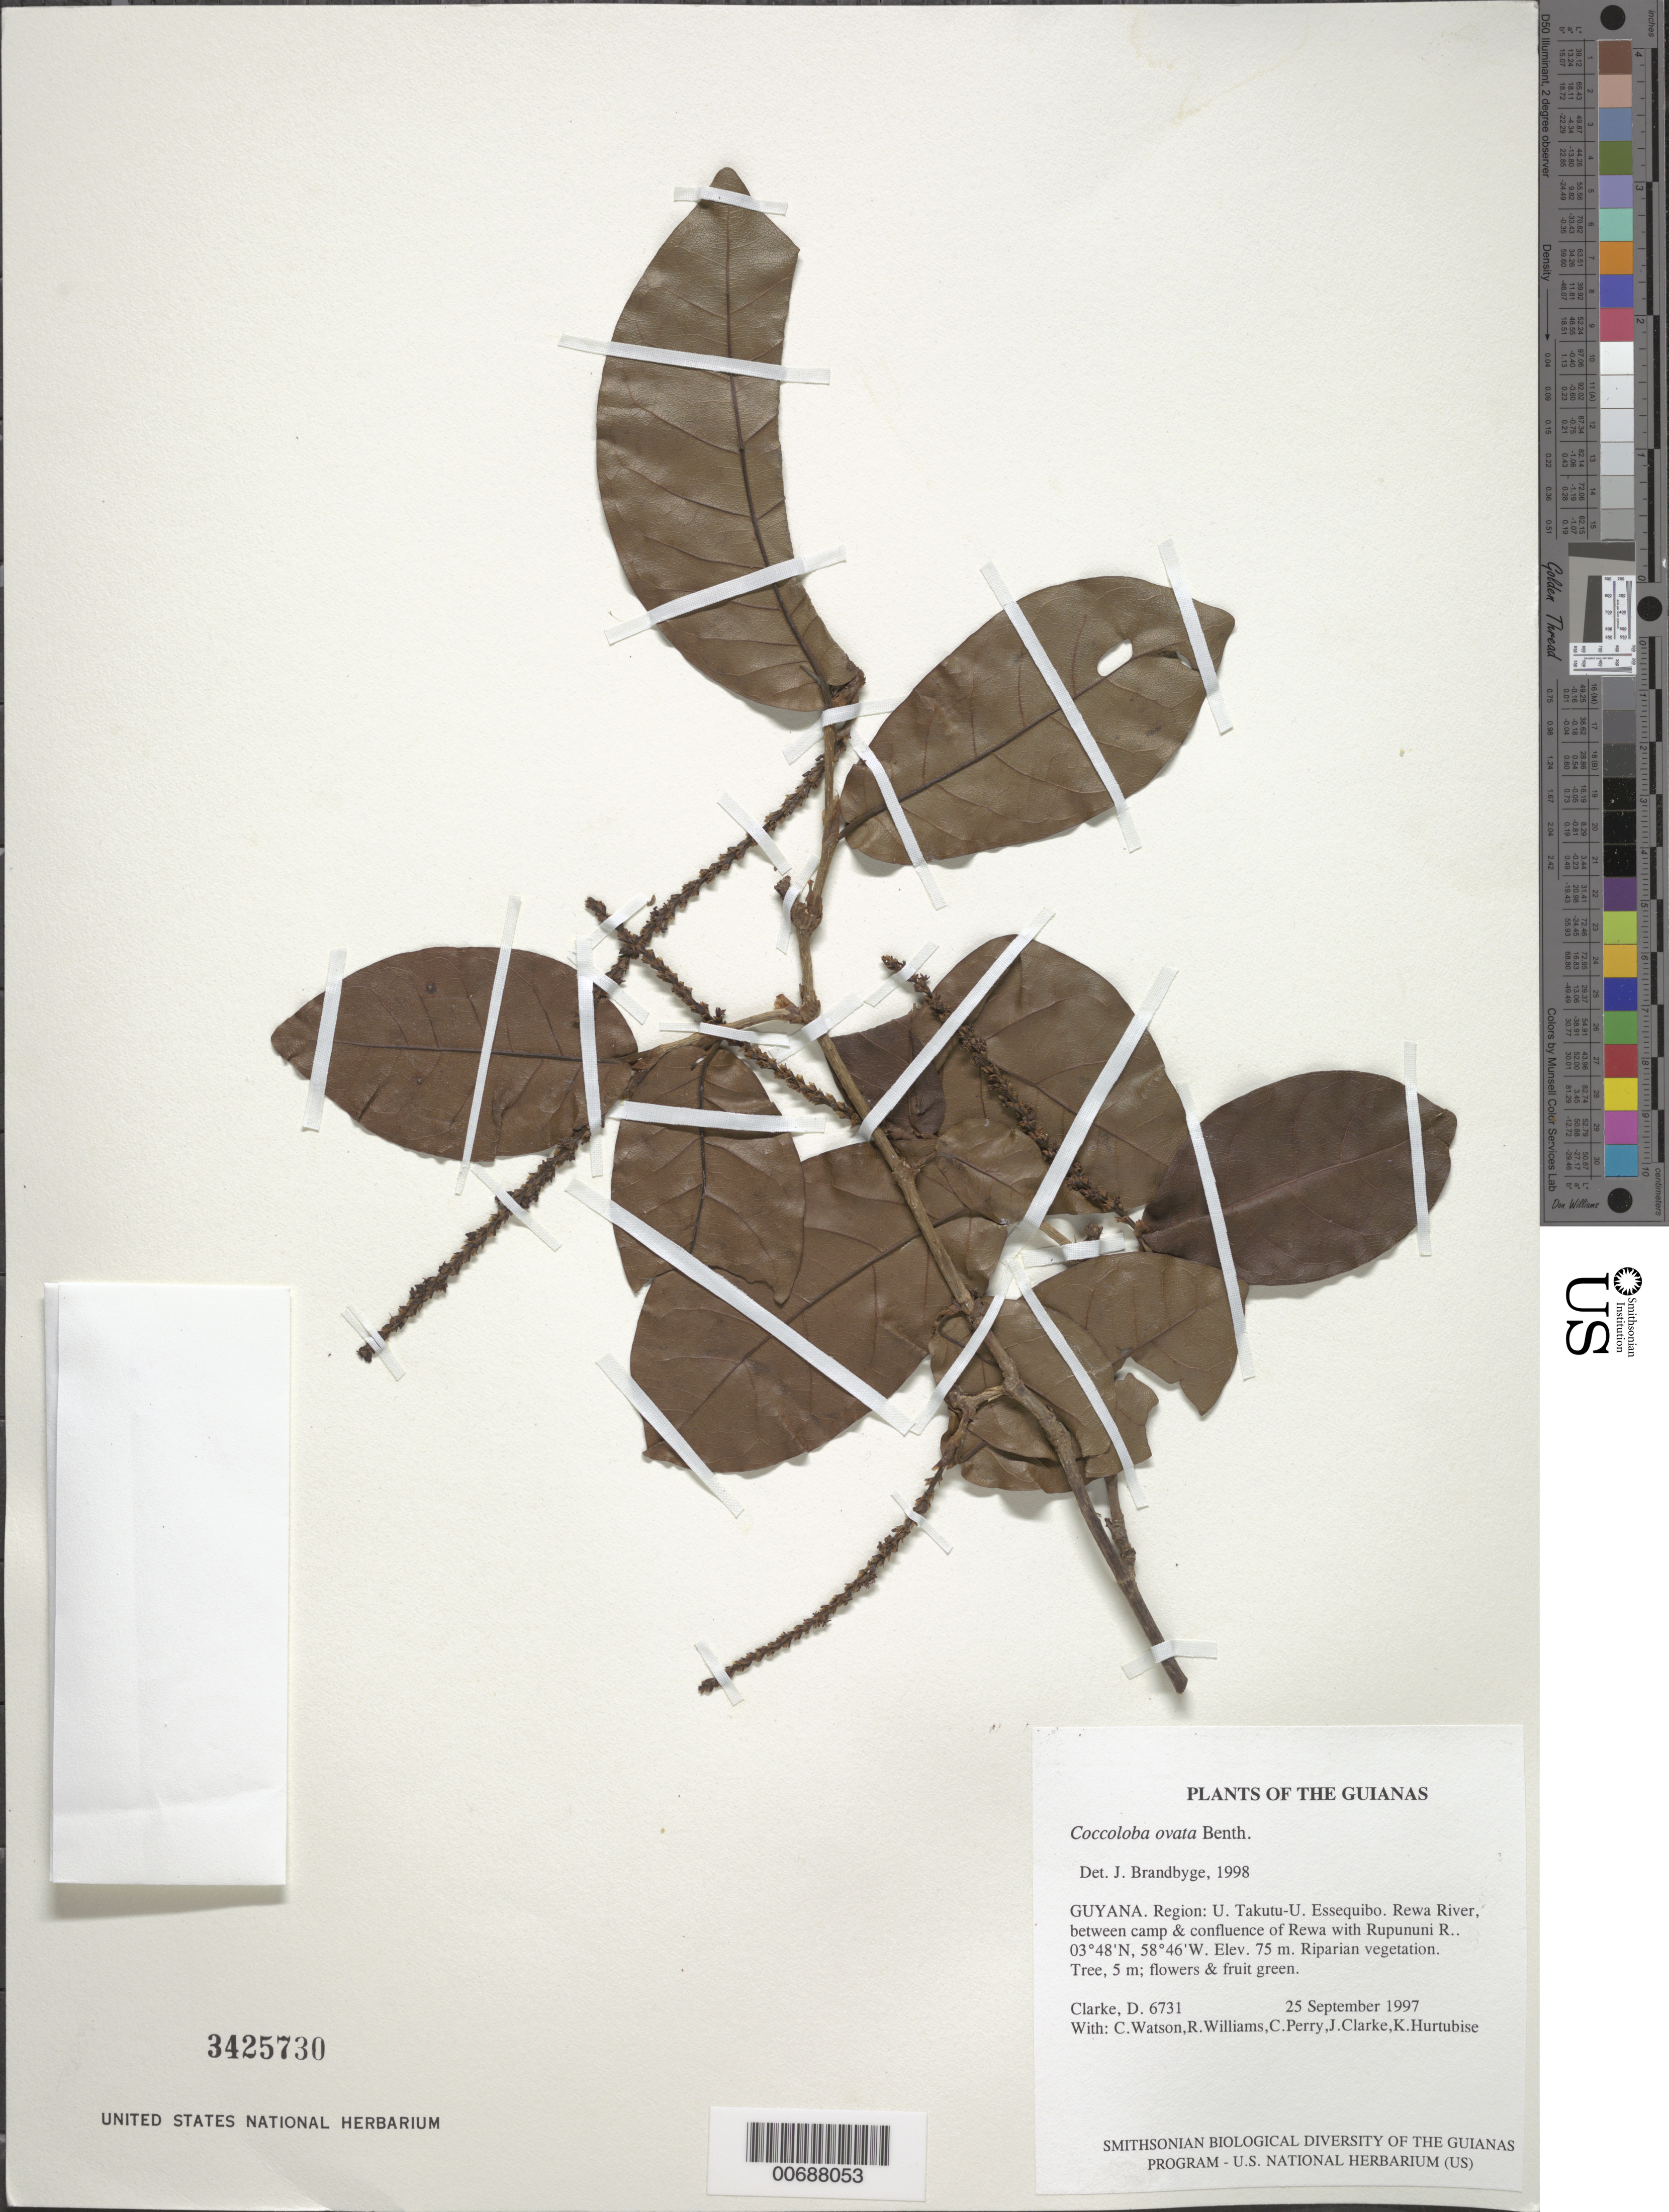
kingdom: Plantae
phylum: Tracheophyta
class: Magnoliopsida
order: Caryophyllales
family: Polygonaceae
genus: Coccoloba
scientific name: Coccoloba ovata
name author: Benth.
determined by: Brandbyge, J.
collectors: H. D. Clarke, C. Watson, R. Williams, C. Perry, J. Clarke & K. Hurtubise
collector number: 6731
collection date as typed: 25 September 1997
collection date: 1997-09-25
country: Guyana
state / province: U. Takutu-U. Essequibo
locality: Rewa River, between camp & confluence of Rewa with Rupununi R.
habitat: Riparian vegetation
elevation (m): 75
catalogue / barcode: US 3425730